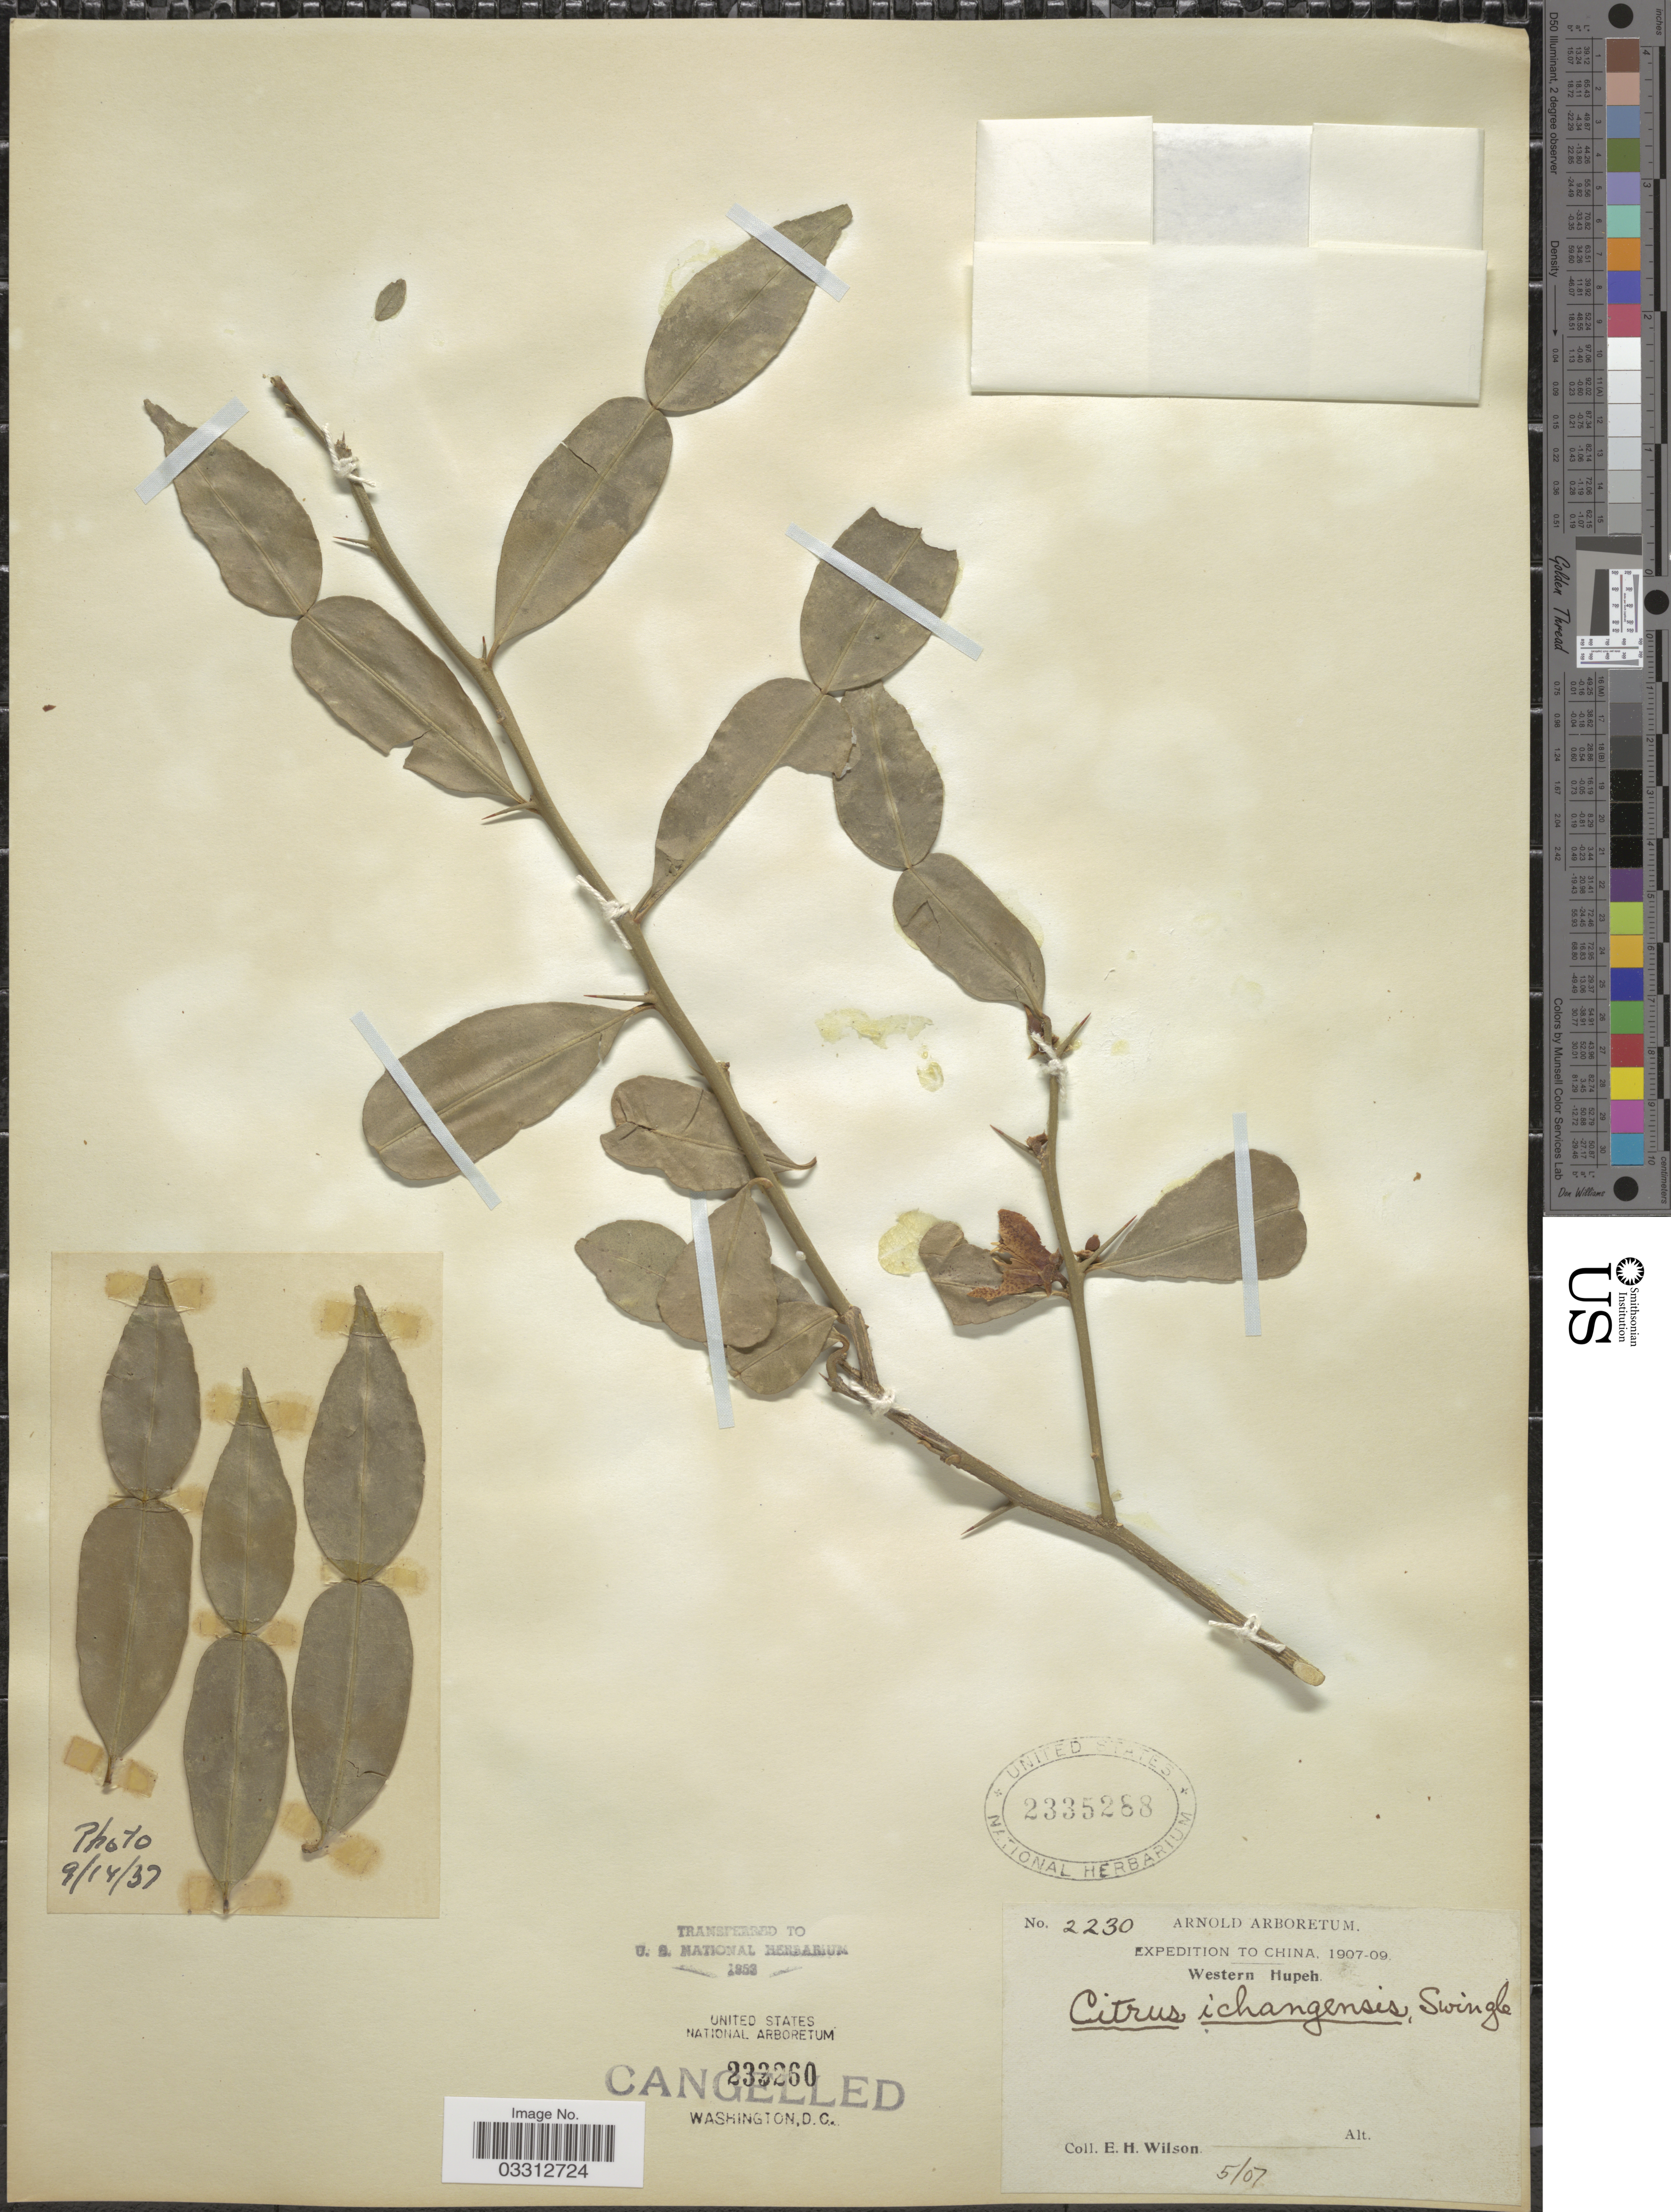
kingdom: Plantae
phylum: Tracheophyta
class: Magnoliopsida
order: Sapindales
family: Rutaceae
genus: Citrus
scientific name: Citrus ichangensis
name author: Swingle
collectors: E. Wilson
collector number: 2230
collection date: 1907-05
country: China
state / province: Hubei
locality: Western Hupeh.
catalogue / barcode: US 2335288